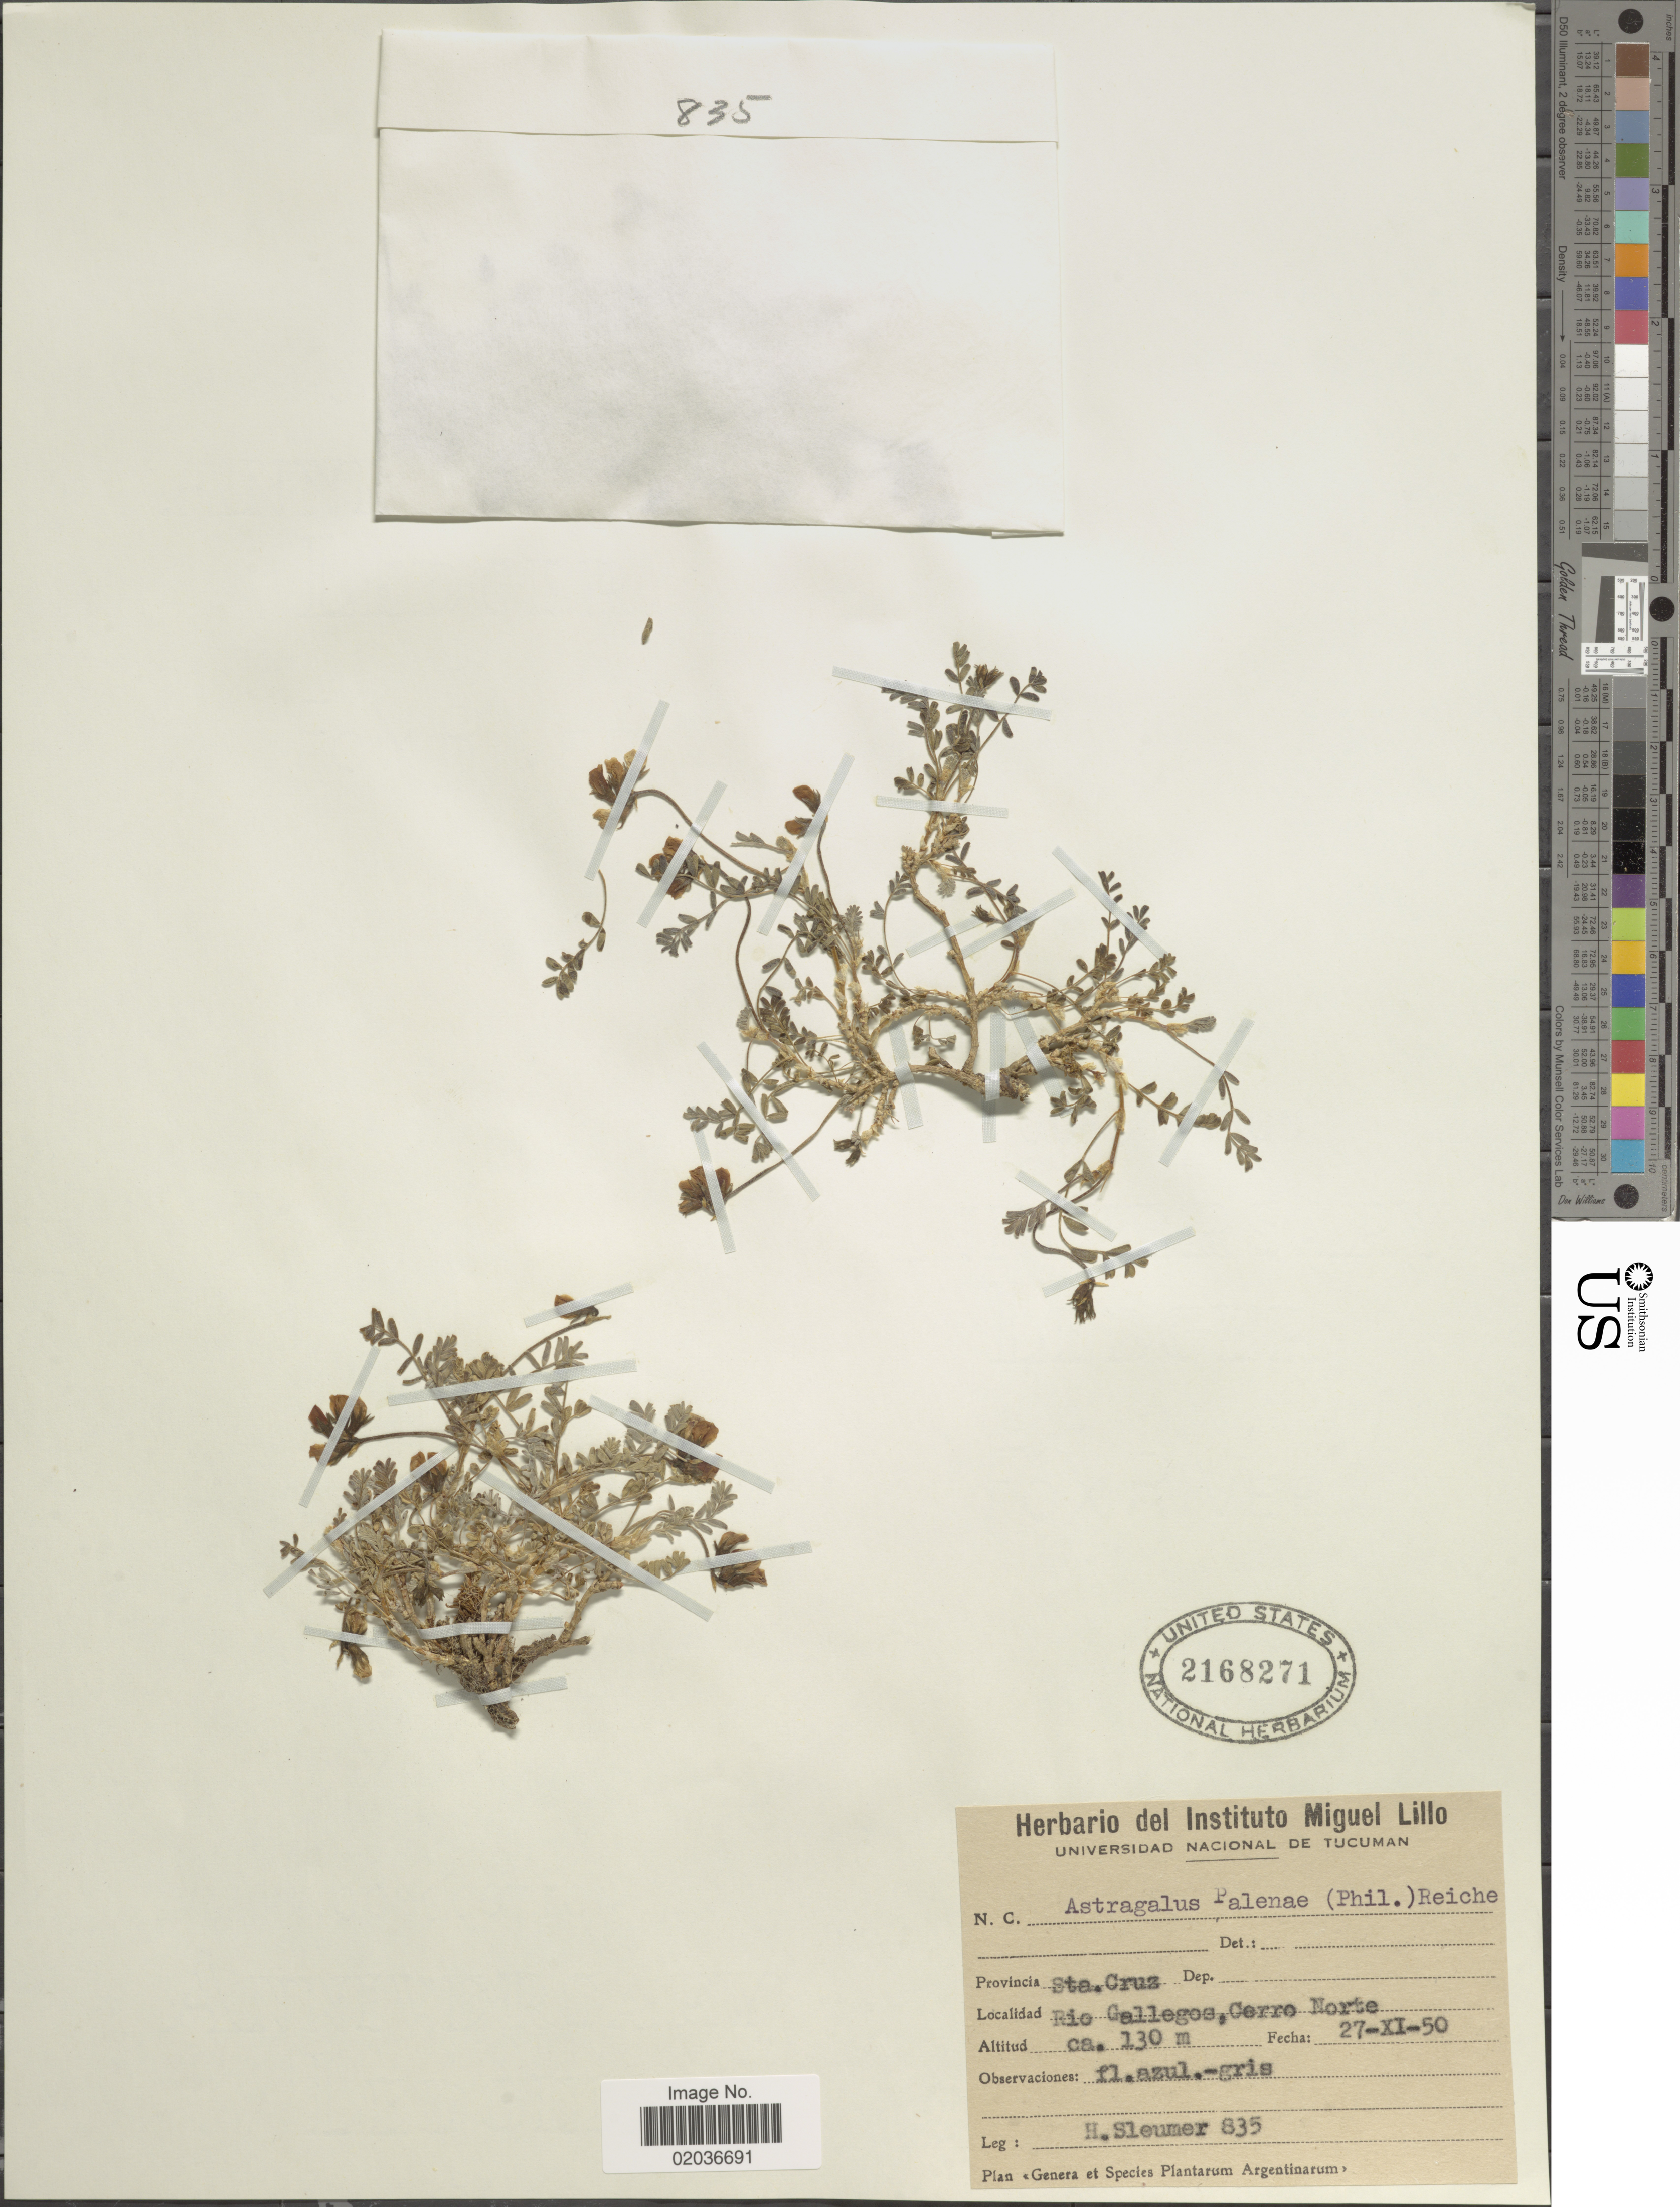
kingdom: Plantae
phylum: Tracheophyta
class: Magnoliopsida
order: Fabales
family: Fabaceae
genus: Astragalus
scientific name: Astragalus palenae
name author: (Phil.) Reiche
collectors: H. O. Sleumer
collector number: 835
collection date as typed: Transcribed d/m/y: 27/11/50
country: Argentina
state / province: Santa Cruz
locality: Rio Gallegos, Cerro Norte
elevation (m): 130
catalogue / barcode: US 2168271